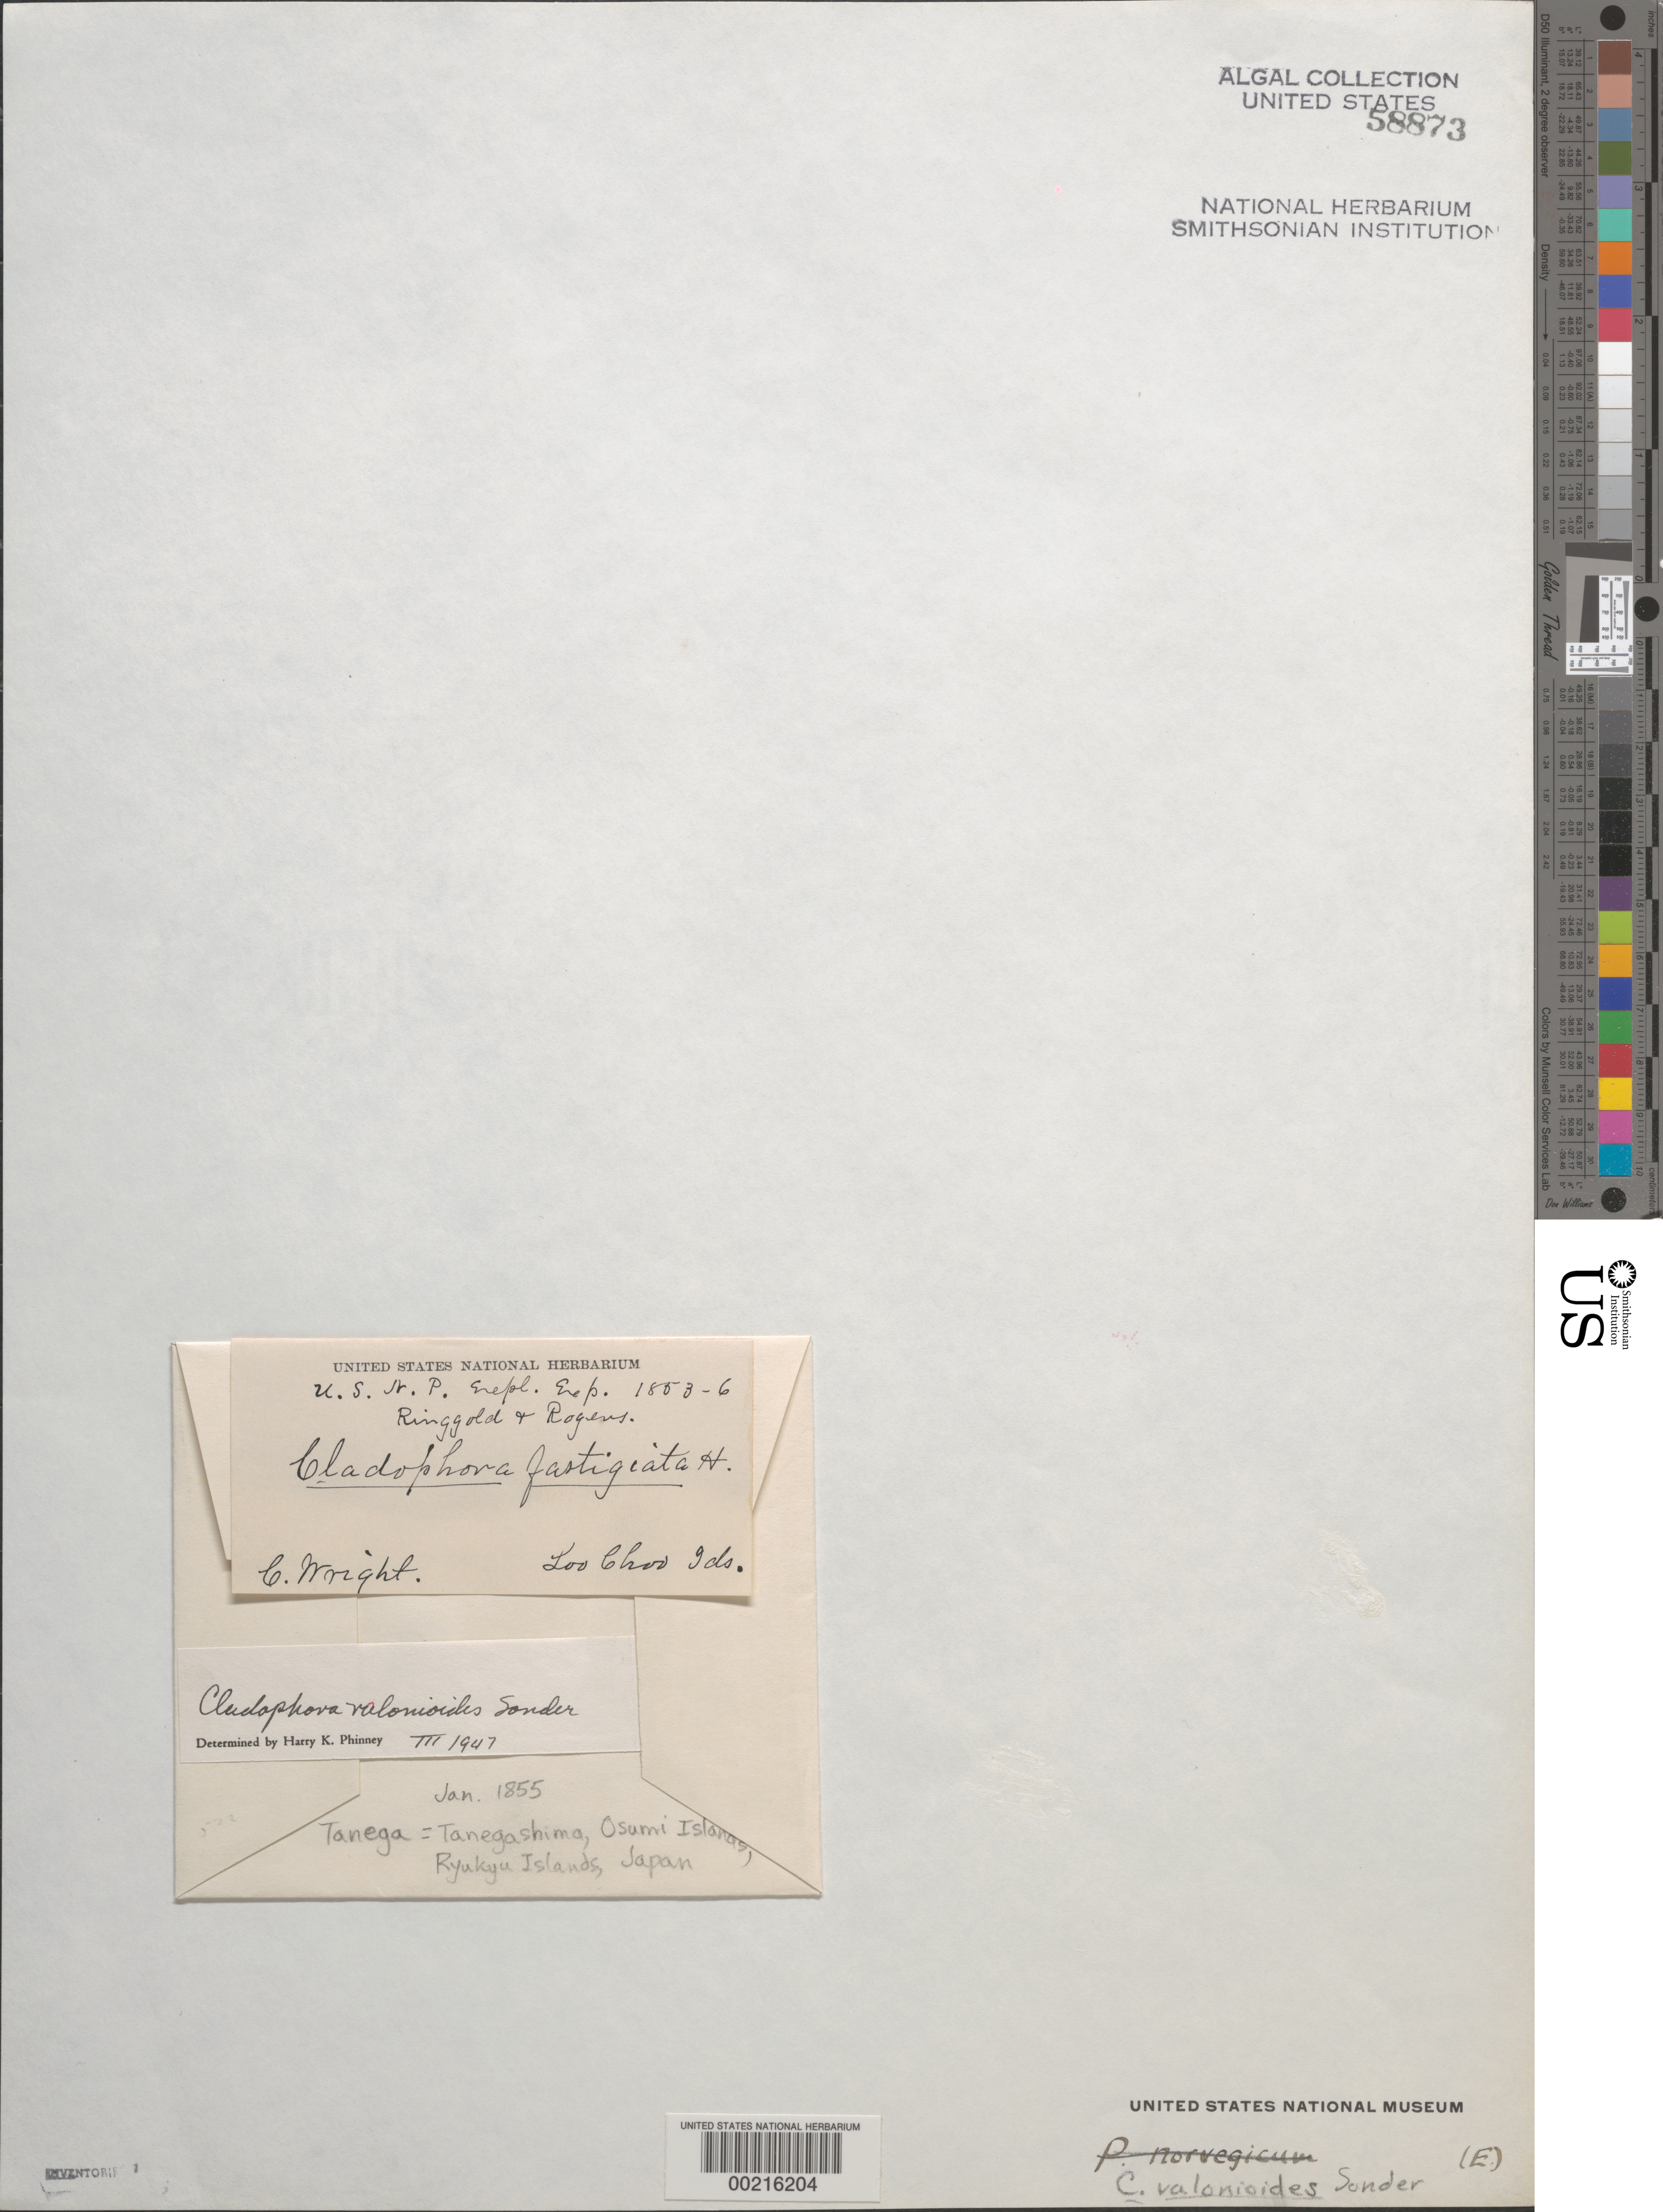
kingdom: Plantae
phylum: Chlorophyta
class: Ulvophyceae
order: Cladophorales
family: Cladophoraceae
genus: Cladophora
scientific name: Cladophora valonioides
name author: Sond.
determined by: Phinney, H. K.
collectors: C. Wright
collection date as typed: Jan 1855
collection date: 1855-01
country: Japan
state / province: Kagosima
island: Tanegashima (Tanega)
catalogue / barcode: US 58873